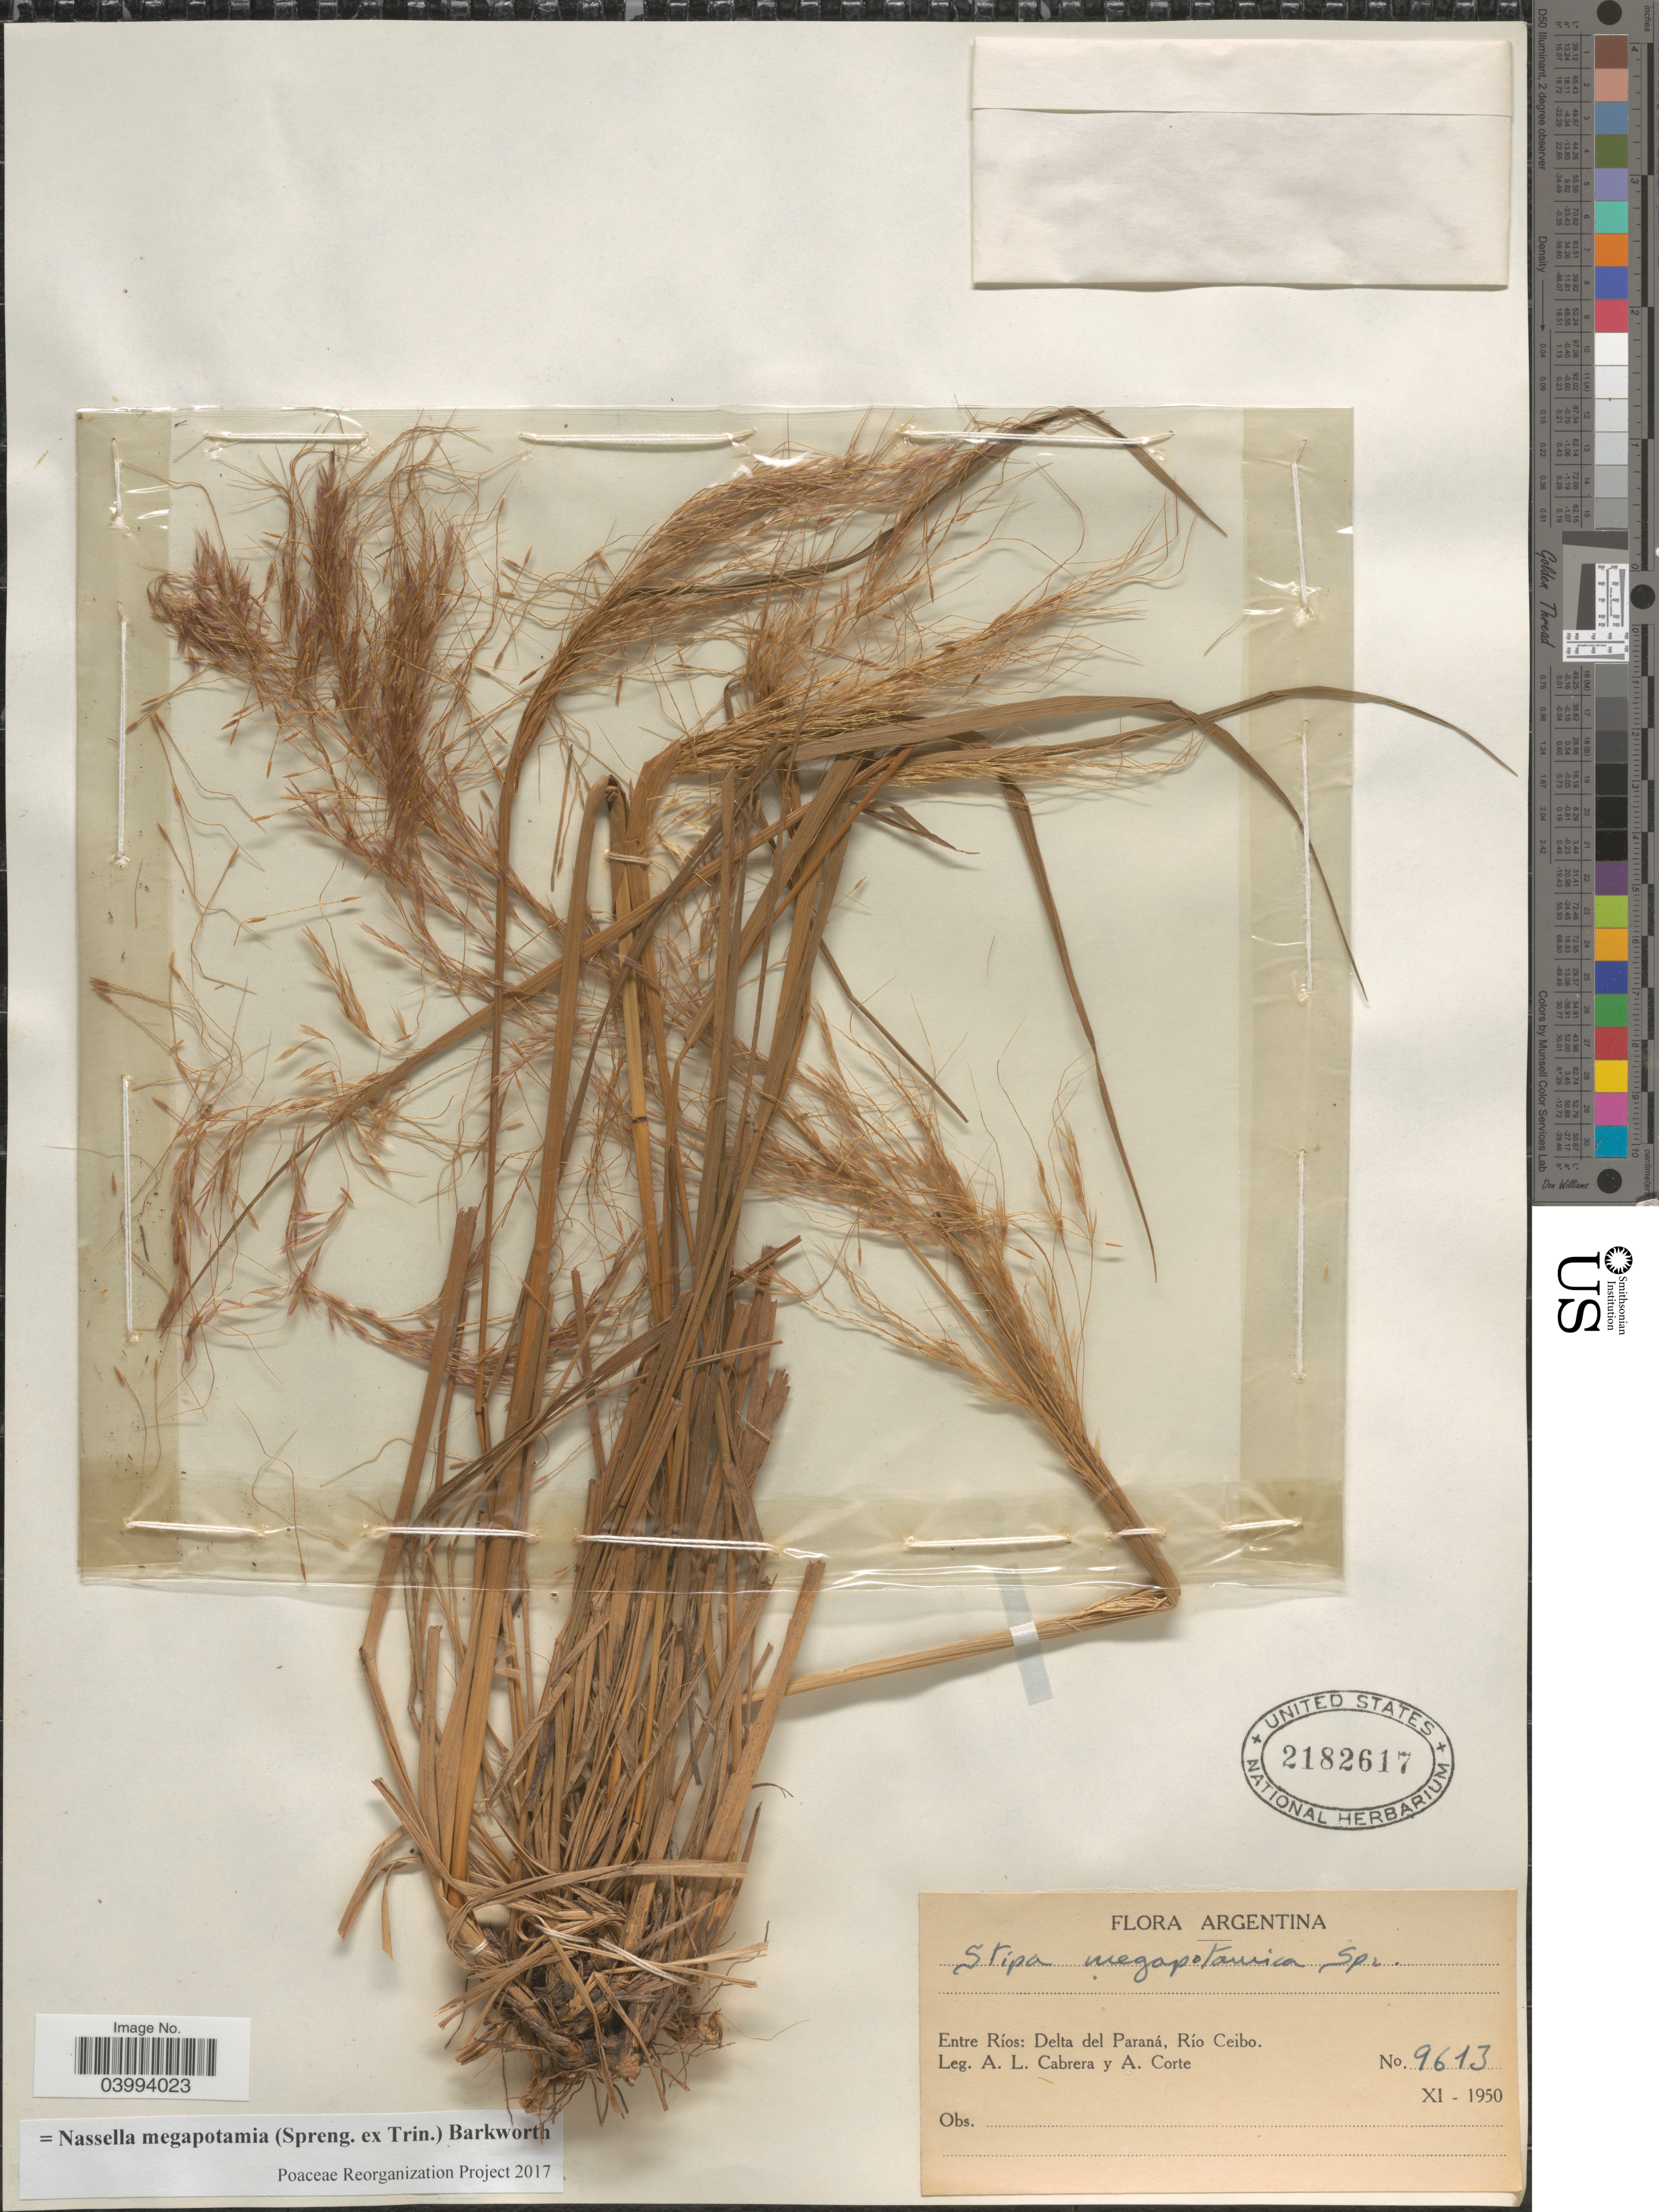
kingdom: Plantae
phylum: Tracheophyta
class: Liliopsida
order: Poales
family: Poaceae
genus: Nassella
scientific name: Nassella megapotamia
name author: (Spreng. ex Trin.) Barkworth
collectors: A. L. Cabrera & A. Corte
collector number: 9613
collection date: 1950-11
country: Argentina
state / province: Entre Rios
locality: Delta del Paraná, Río Ceibo.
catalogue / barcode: US 2182617